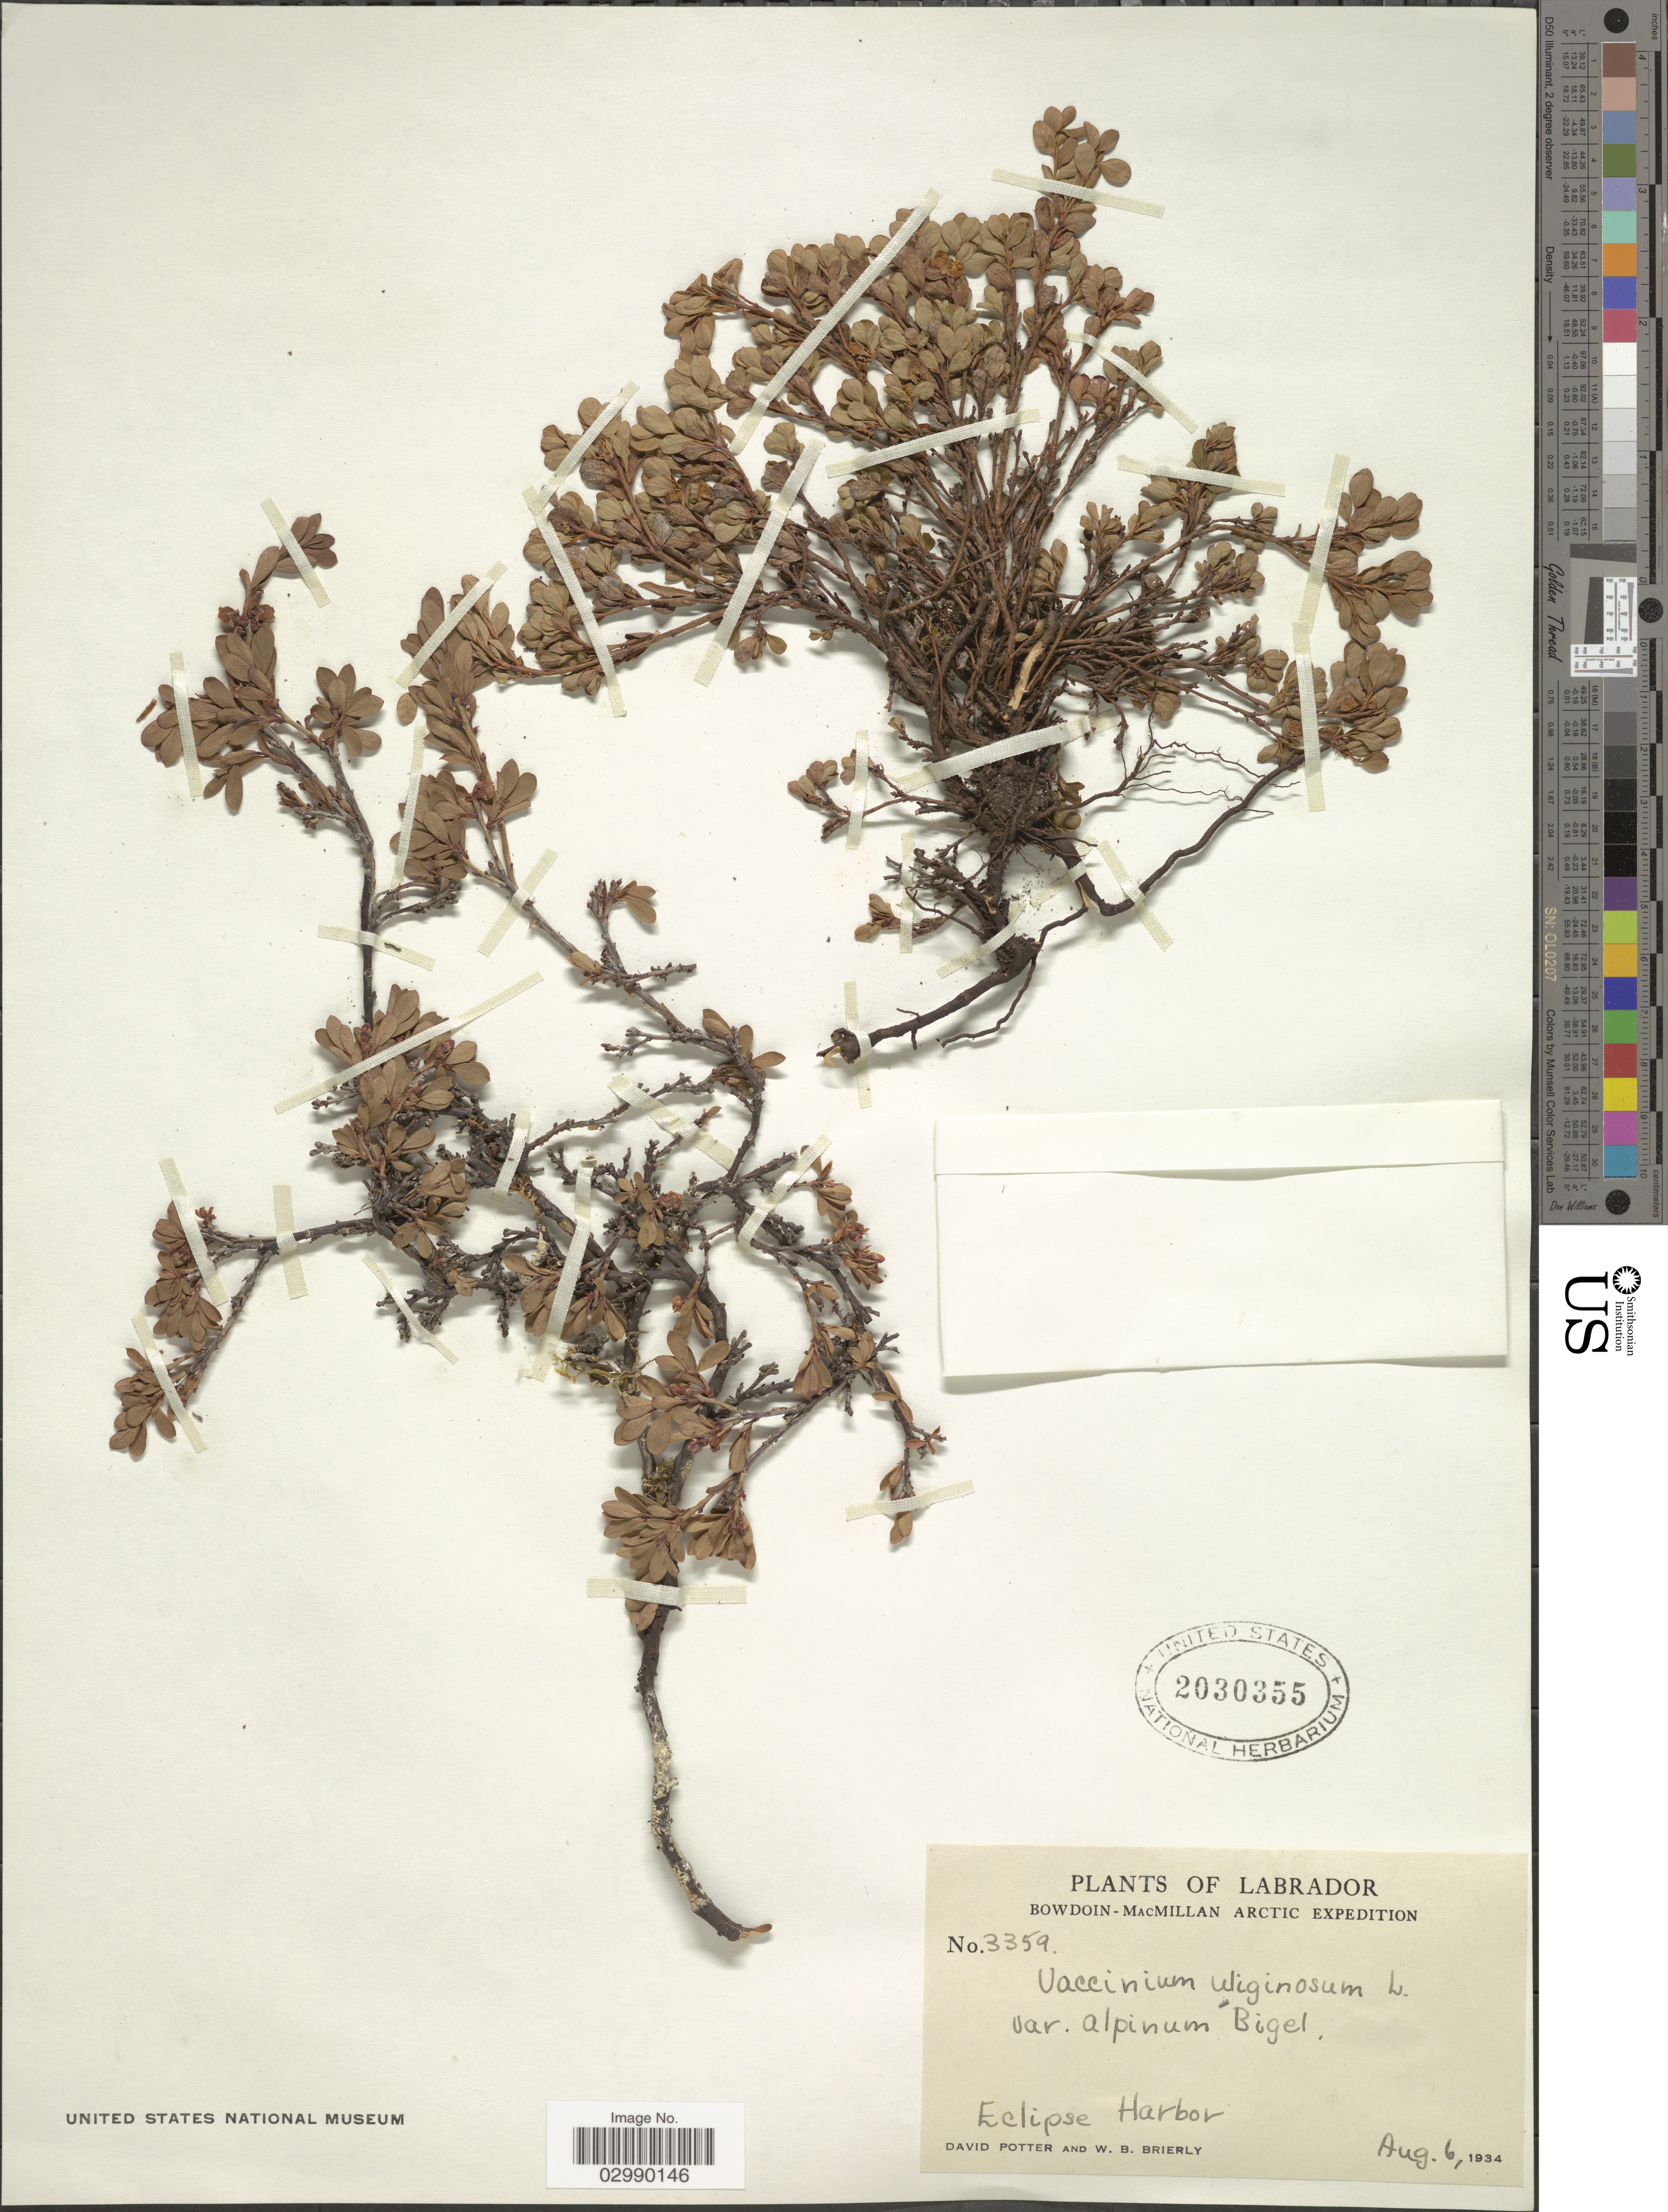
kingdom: Plantae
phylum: Tracheophyta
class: Magnoliopsida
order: Ericales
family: Ericaceae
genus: Vaccinium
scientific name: Vaccinium uliginosum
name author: L.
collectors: D. Potter & W. Brierly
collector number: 3359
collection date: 1934-08-06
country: Canada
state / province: Newfoundland and Labrador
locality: Labrador, Eclipse Harbor.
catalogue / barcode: US 2030355